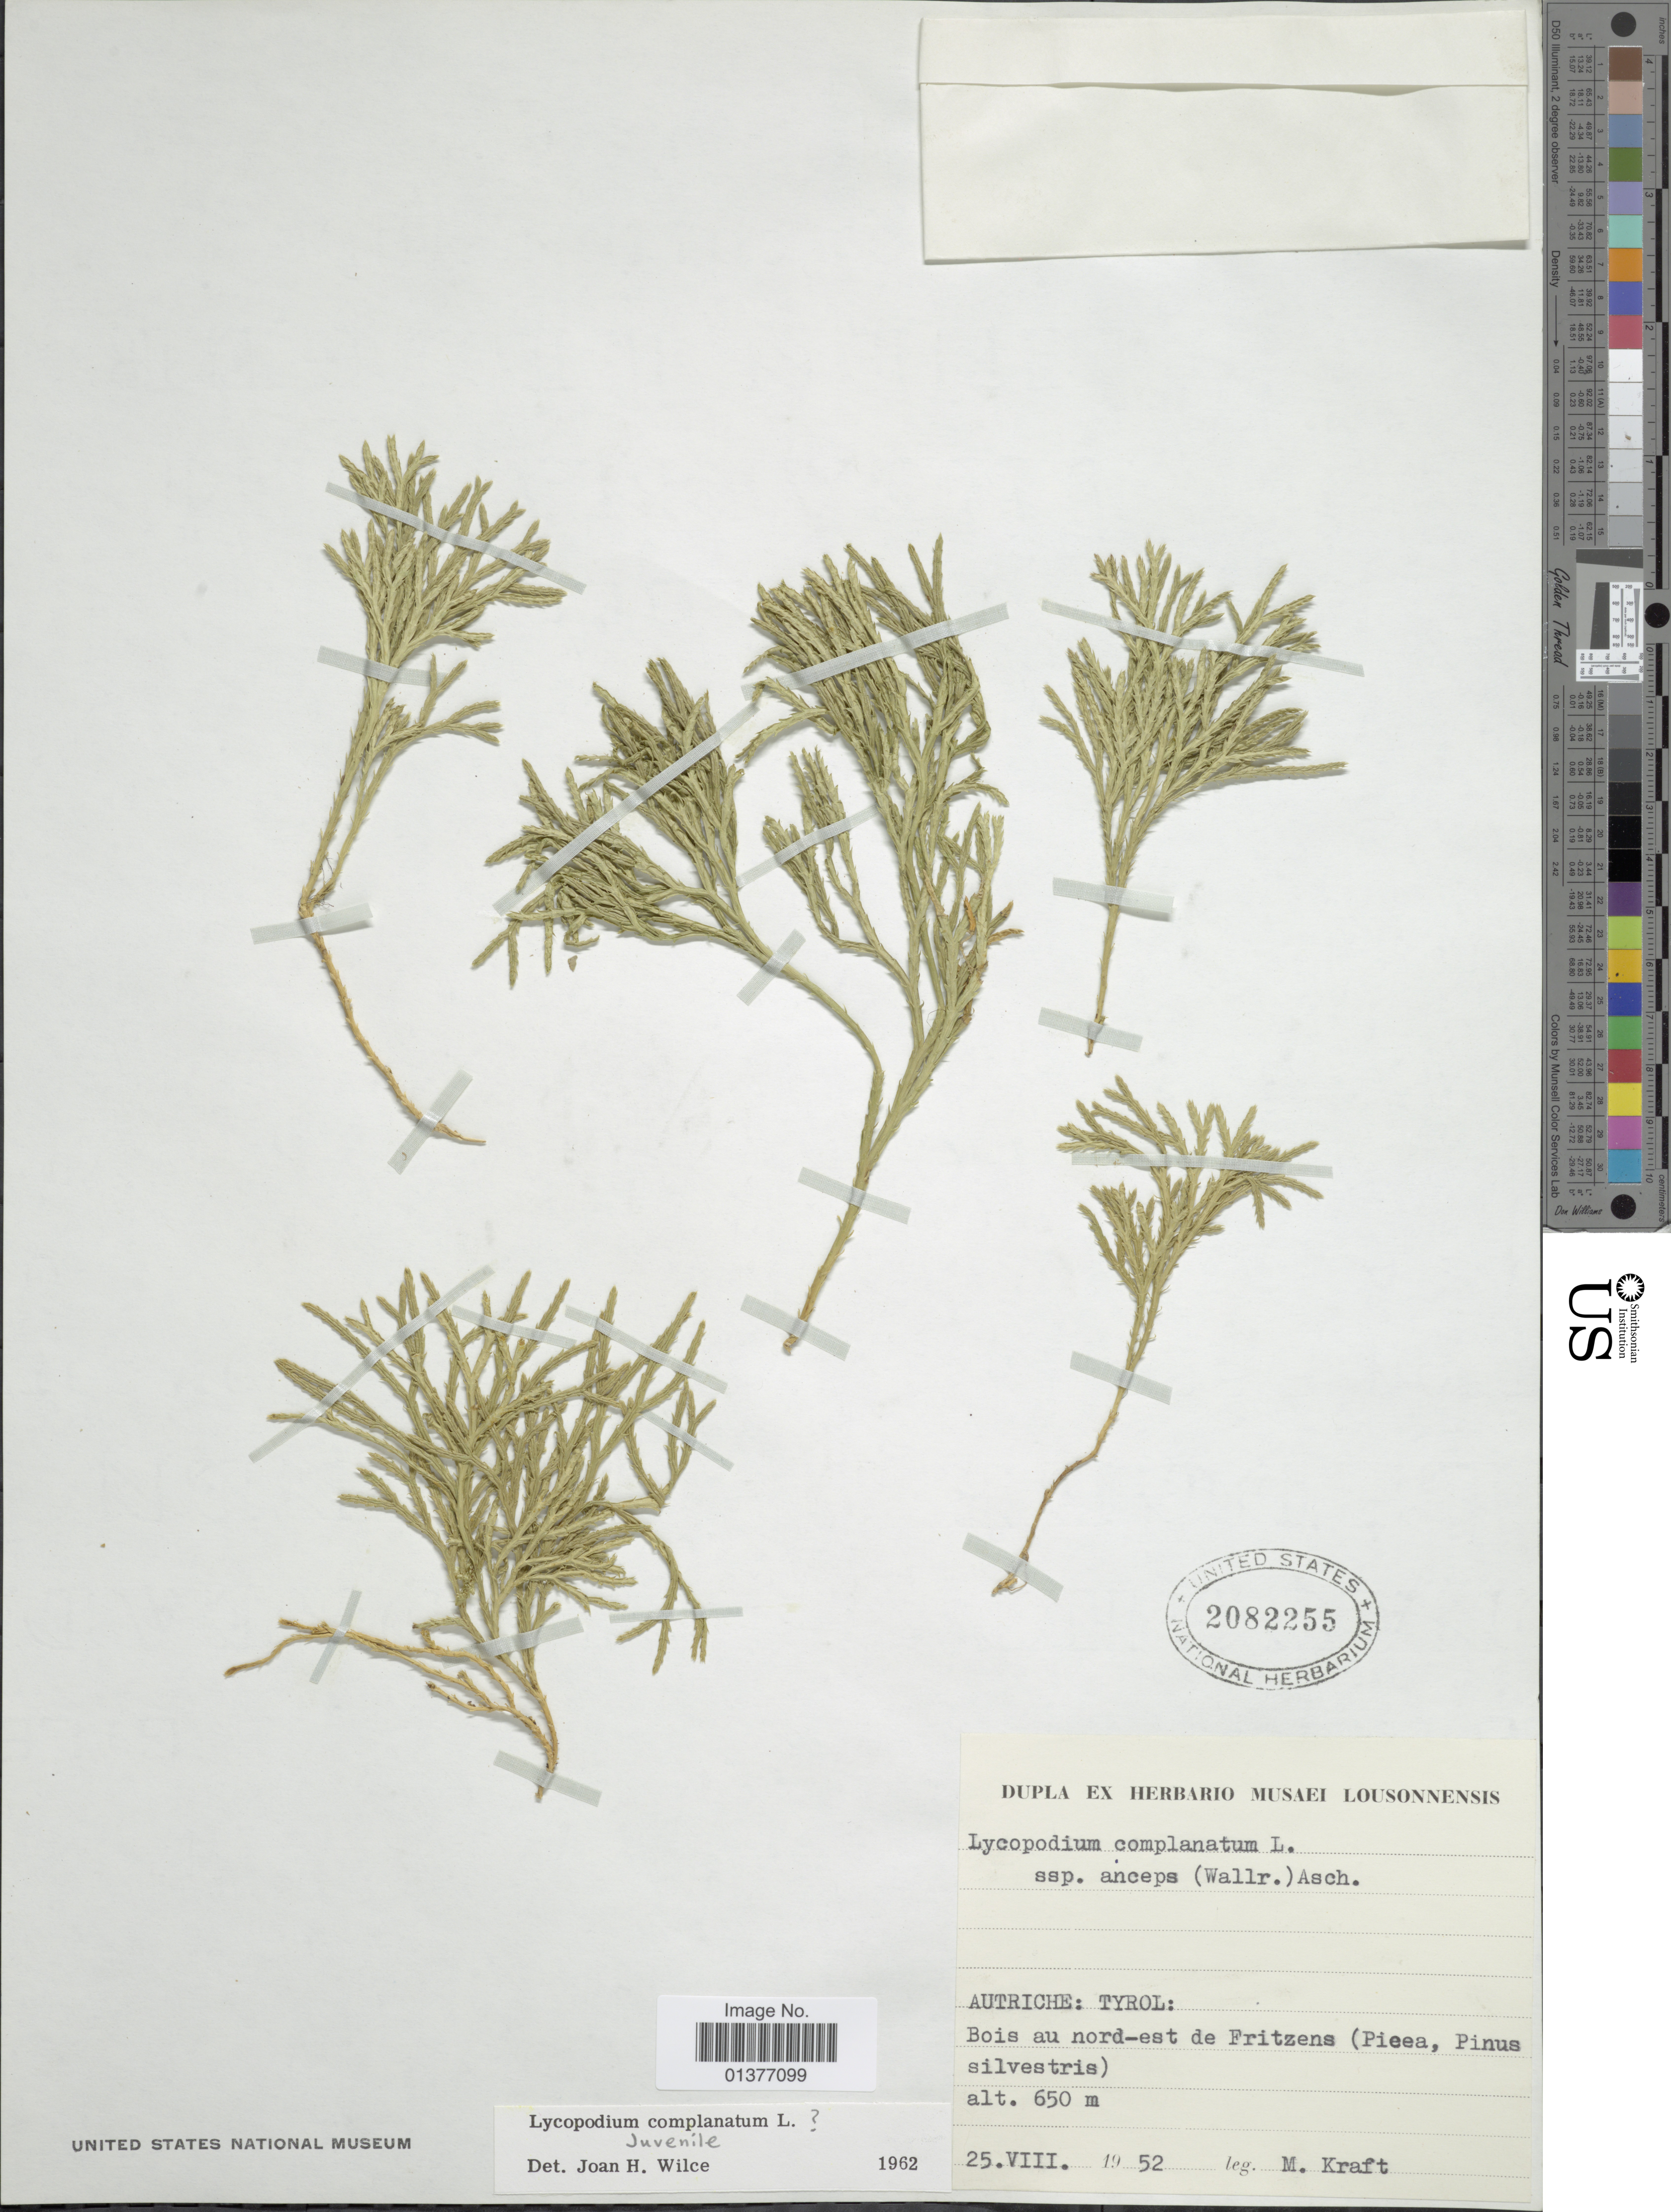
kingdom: Plantae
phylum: Tracheophyta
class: Lycopodiopsida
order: Lycopodiales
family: Lycopodiaceae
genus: Diphasiastrum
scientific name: Diphasiastrum complanatum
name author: (L.) Holub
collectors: M. Kraft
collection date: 1952-08-25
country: Austria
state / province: Tirol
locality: Bois au nord-est de Fritzens(Pieea, Pinus silvestris)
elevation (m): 650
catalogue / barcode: US 2082255